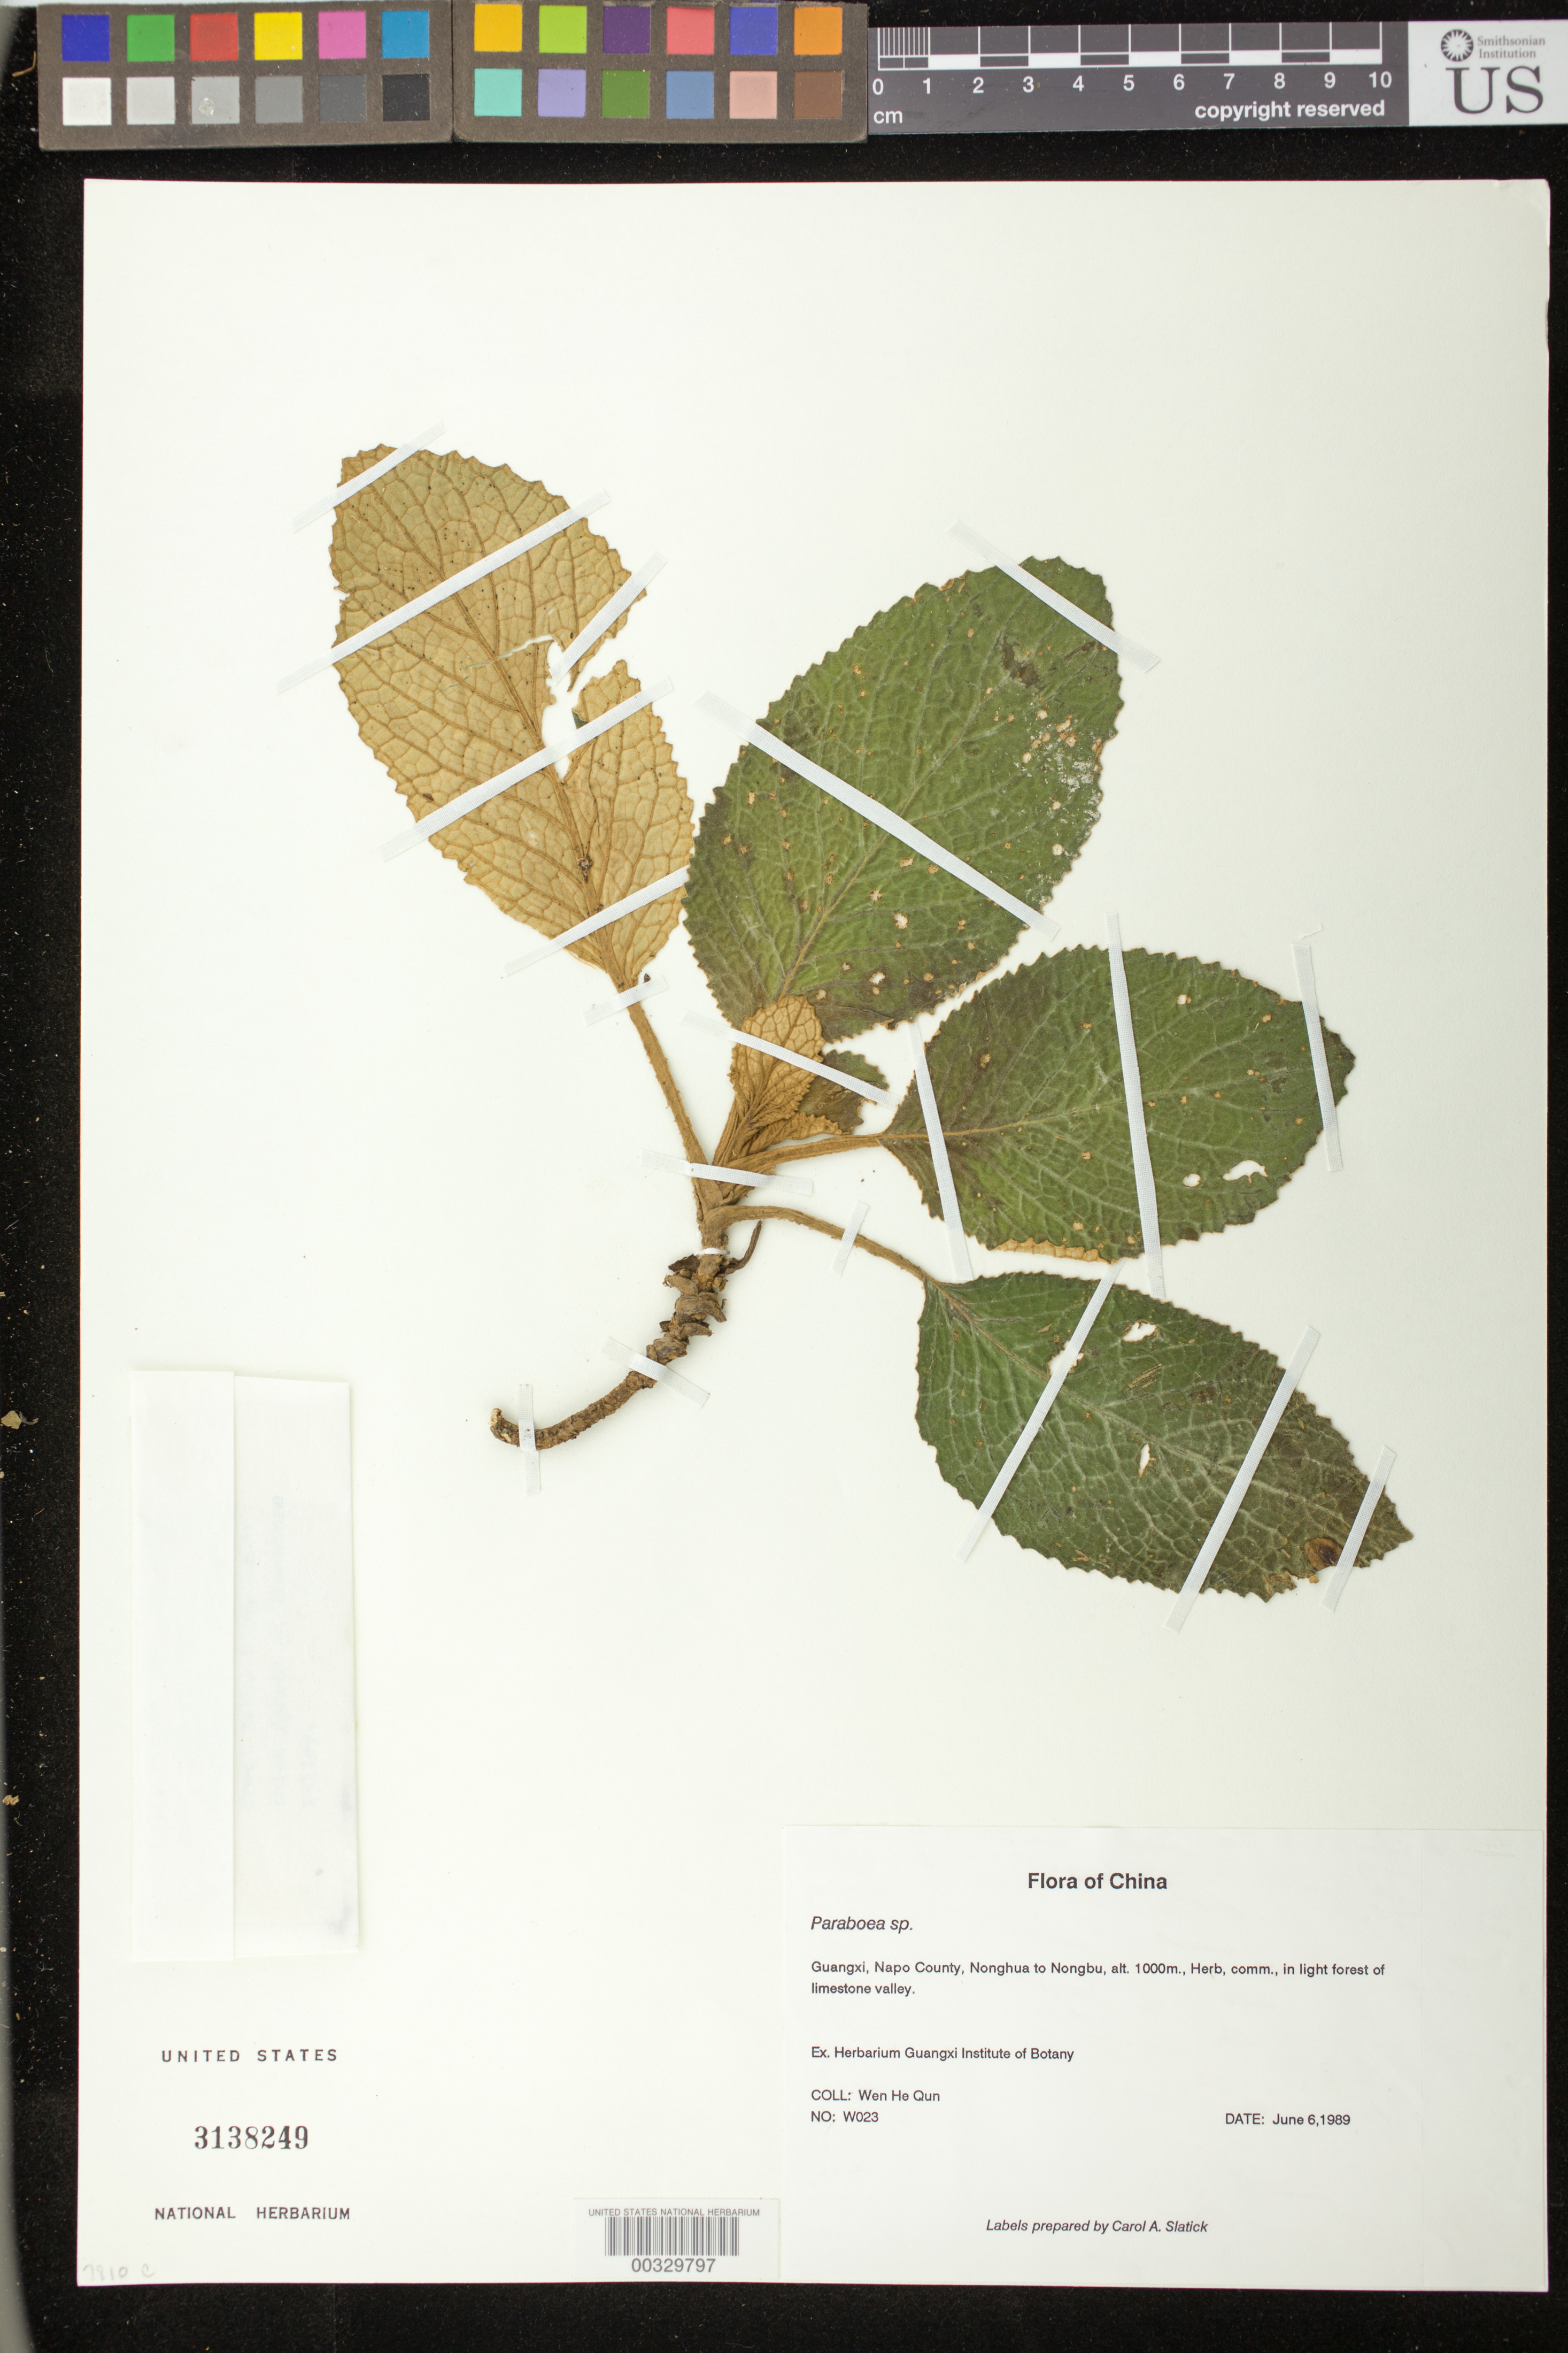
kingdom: Plantae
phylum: Tracheophyta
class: Magnoliopsida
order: Lamiales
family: Gesneriaceae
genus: Paraboea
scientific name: Paraboea sp.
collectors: H. Wen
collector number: W023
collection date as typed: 06 Jun 1989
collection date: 1989-06-06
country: China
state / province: Guangxi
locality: Guangxi, Napo County, Nonghua to Nongbu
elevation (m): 1000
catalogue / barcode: US 3138249